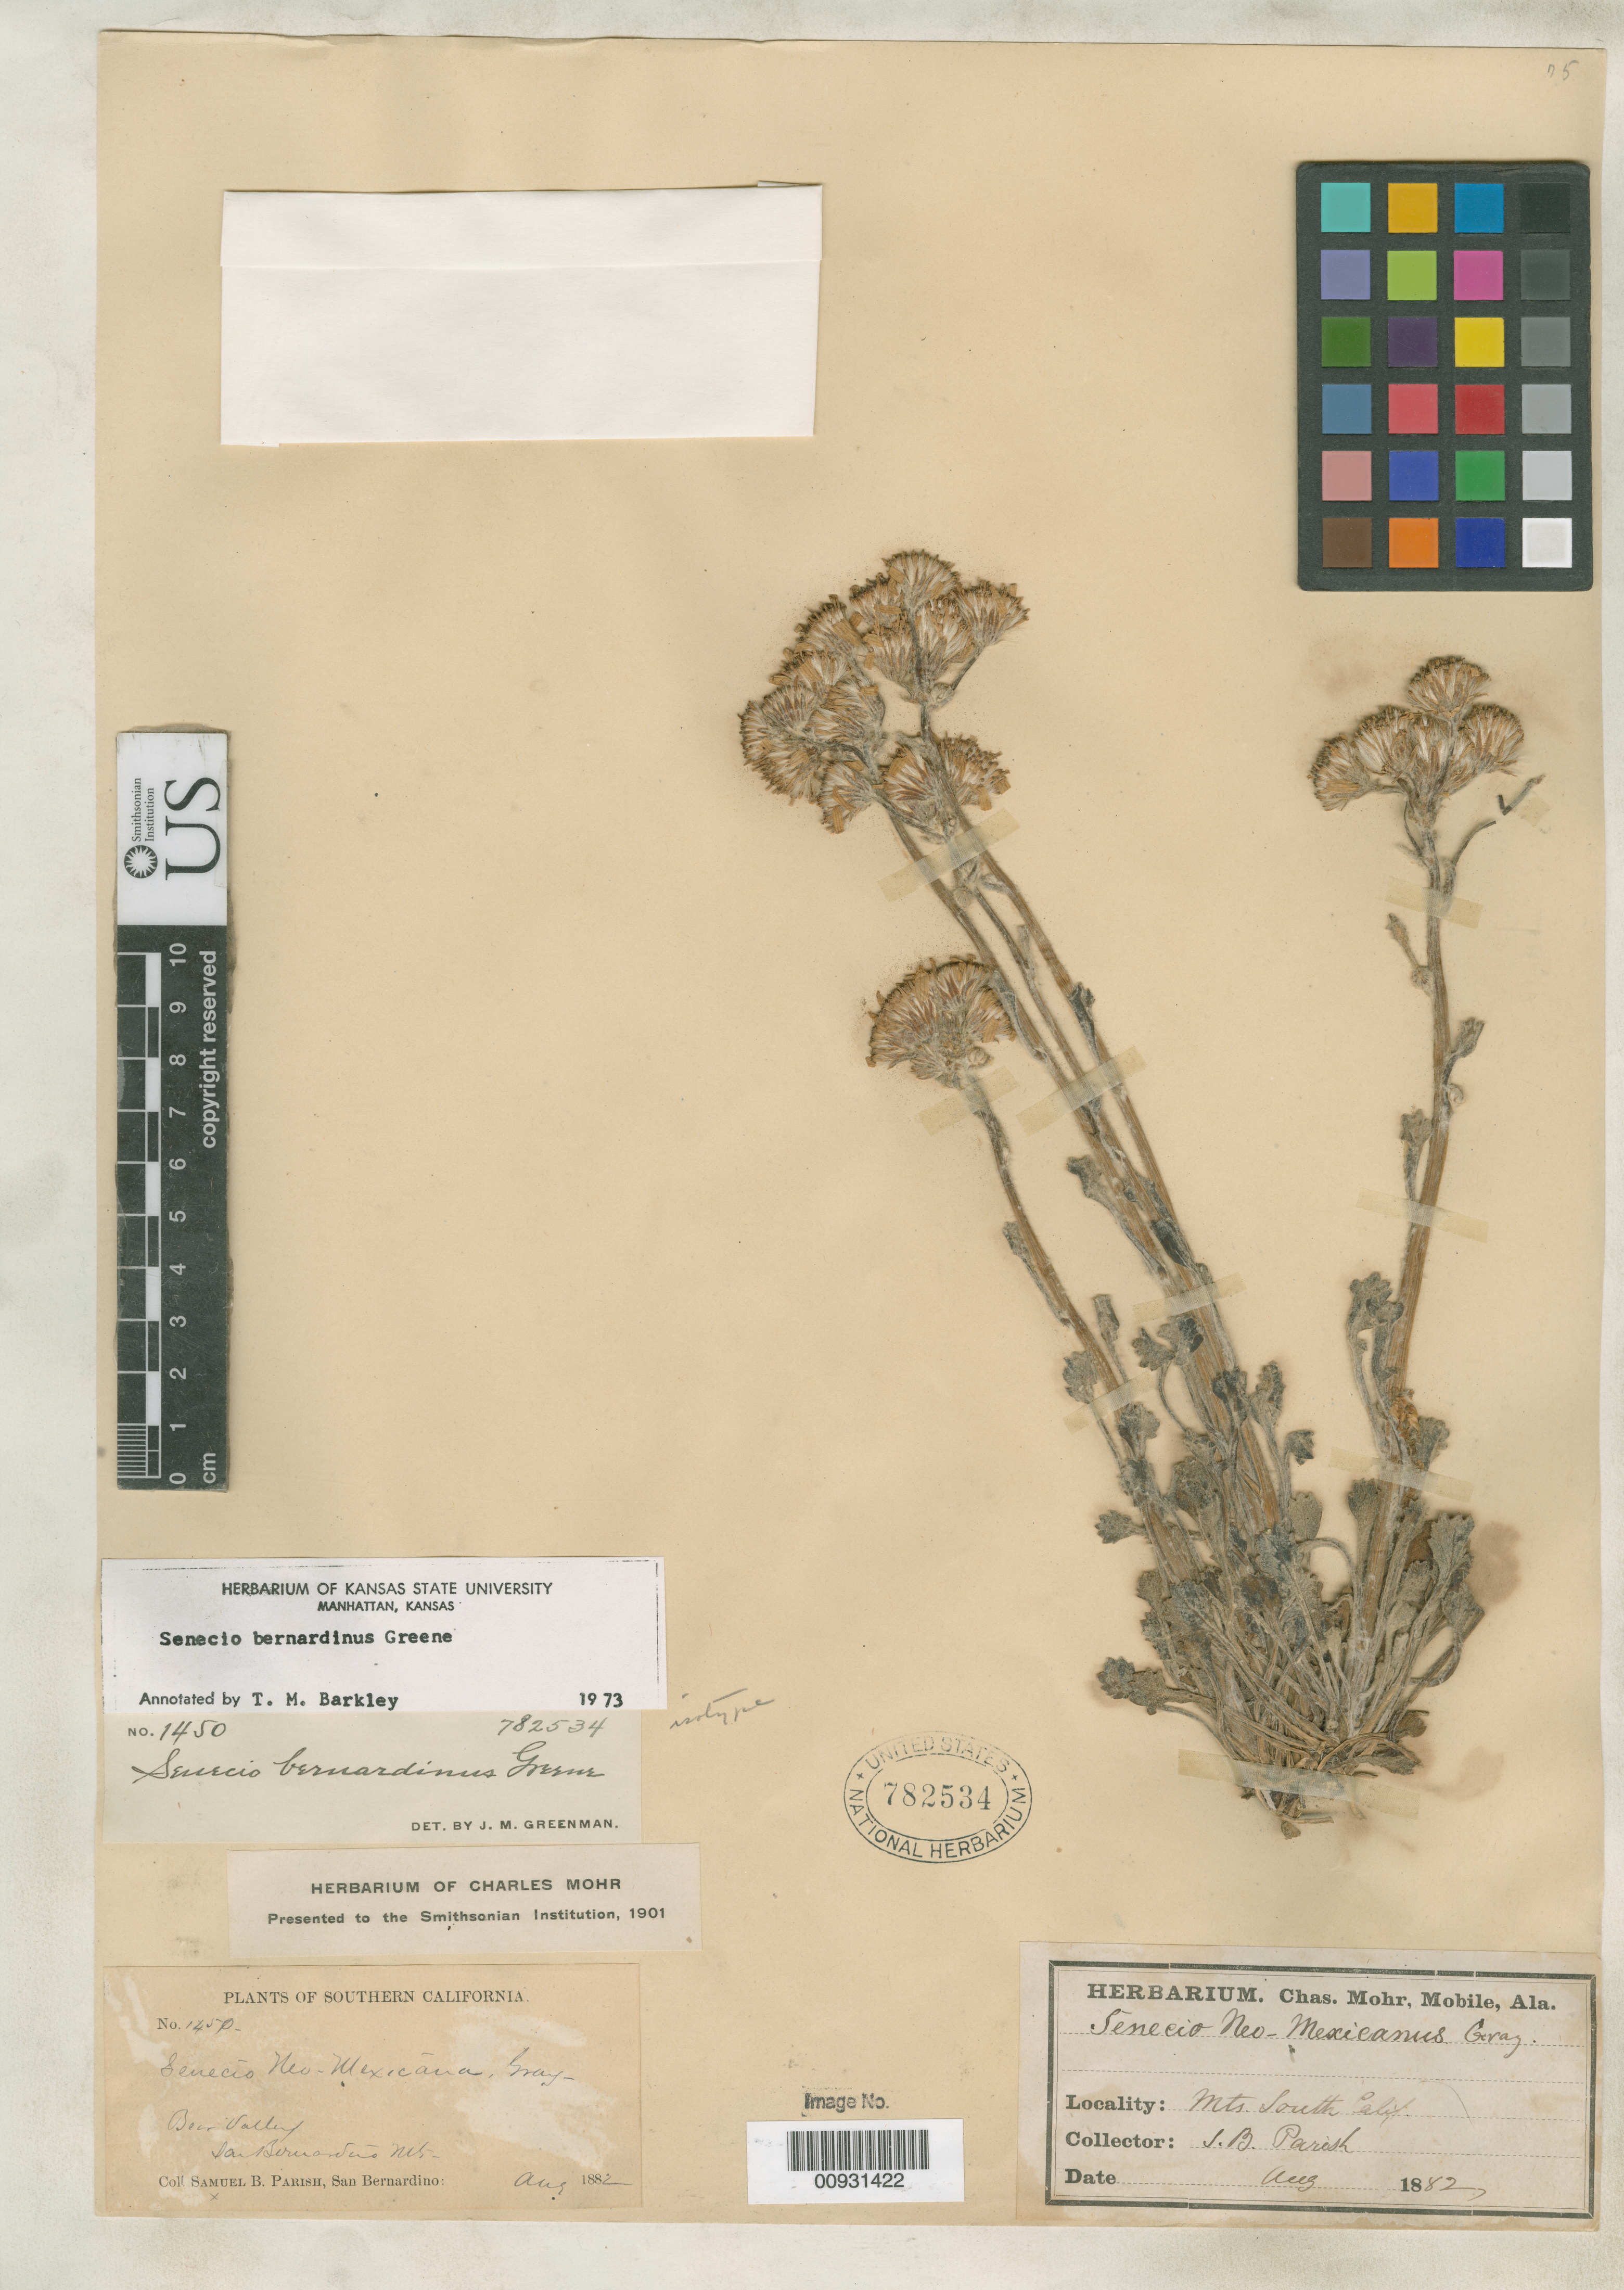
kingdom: Plantae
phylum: Tracheophyta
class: Magnoliopsida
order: Asterales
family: Asteraceae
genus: Senecio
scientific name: Senecio bernardinus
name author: Greene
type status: Isotype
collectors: S. B. Parish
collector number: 1450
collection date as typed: Aug 1882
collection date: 1882-08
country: United States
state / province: California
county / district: San Bernardino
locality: Bear Valley, San Bernardino Mts.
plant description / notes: Protologue does not cite collector number; Parrish 3394 is type collection according to specimen at NYBG but Greenman (1918, Ann, Missouri Bot. Gard. 5: 46) cites Parish 1450 as type.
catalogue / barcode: US 782534